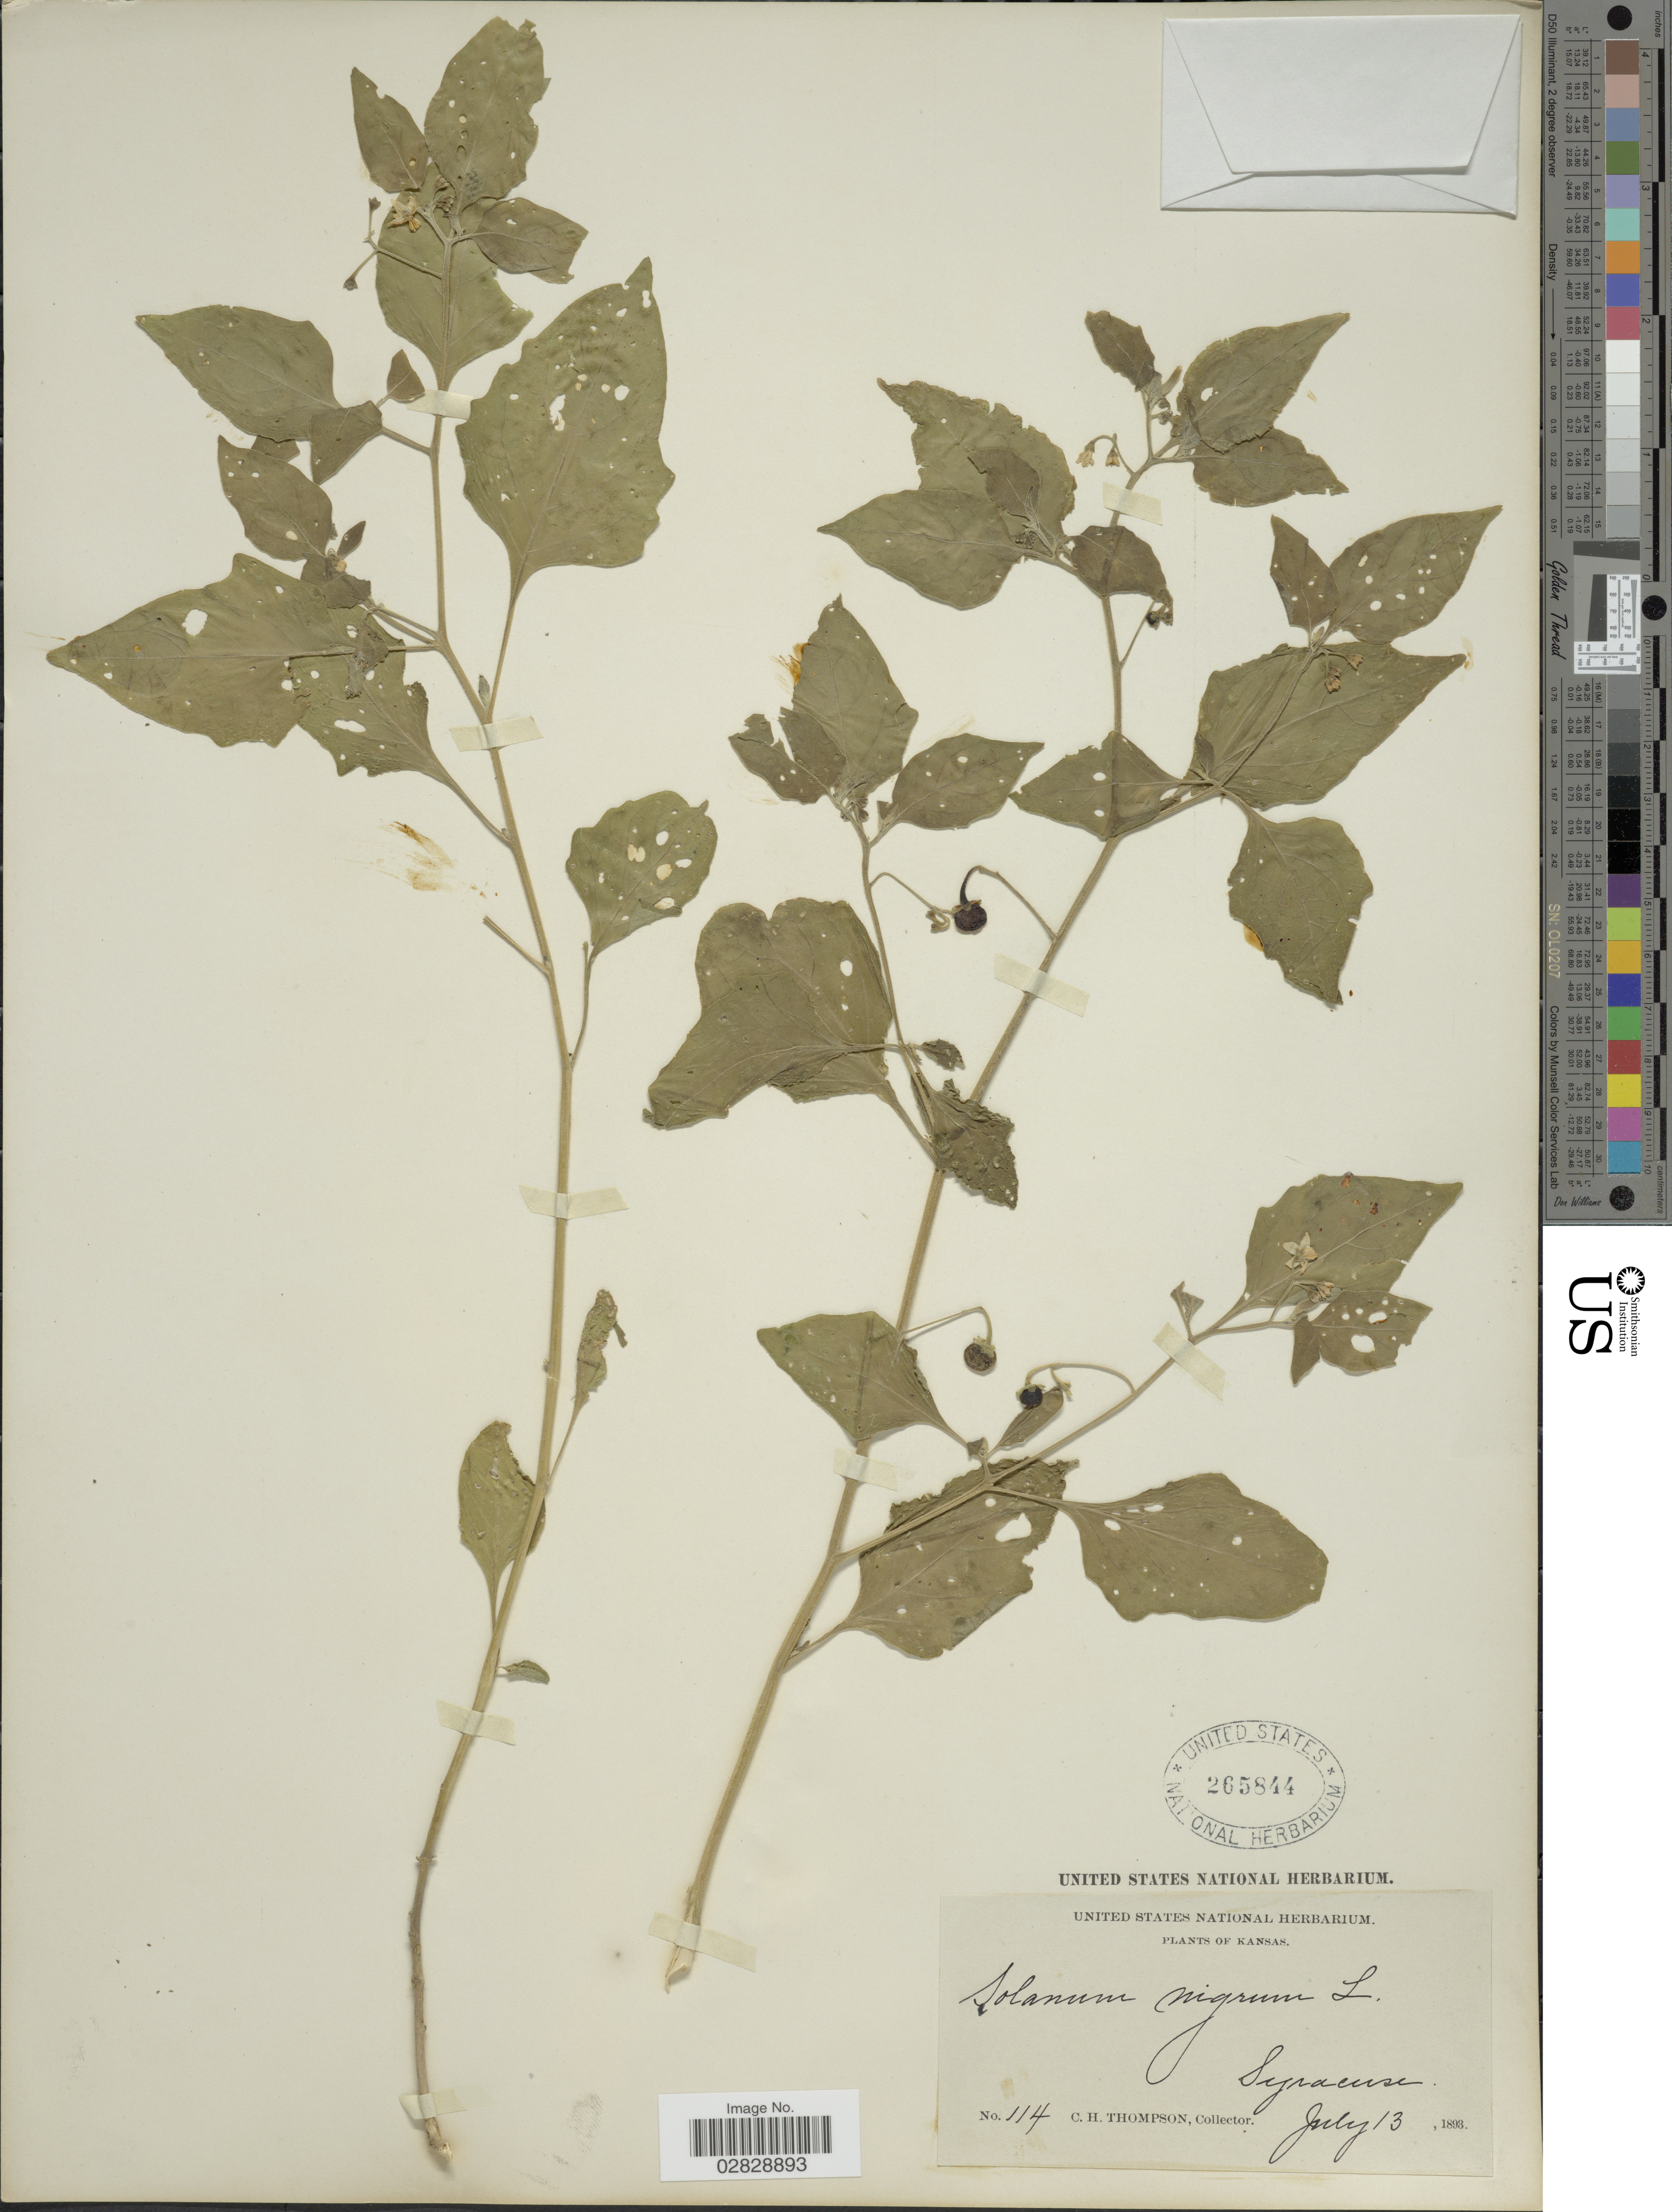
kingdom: Plantae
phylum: Tracheophyta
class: Magnoliopsida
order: Solanales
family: Solanaceae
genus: Solanum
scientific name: Solanum emulans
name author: Raf.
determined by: Knapp, S. D.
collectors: C. H. Thompson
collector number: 114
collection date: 1893-07-13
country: United States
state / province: Kansas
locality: Syracuse.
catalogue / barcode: US 265844